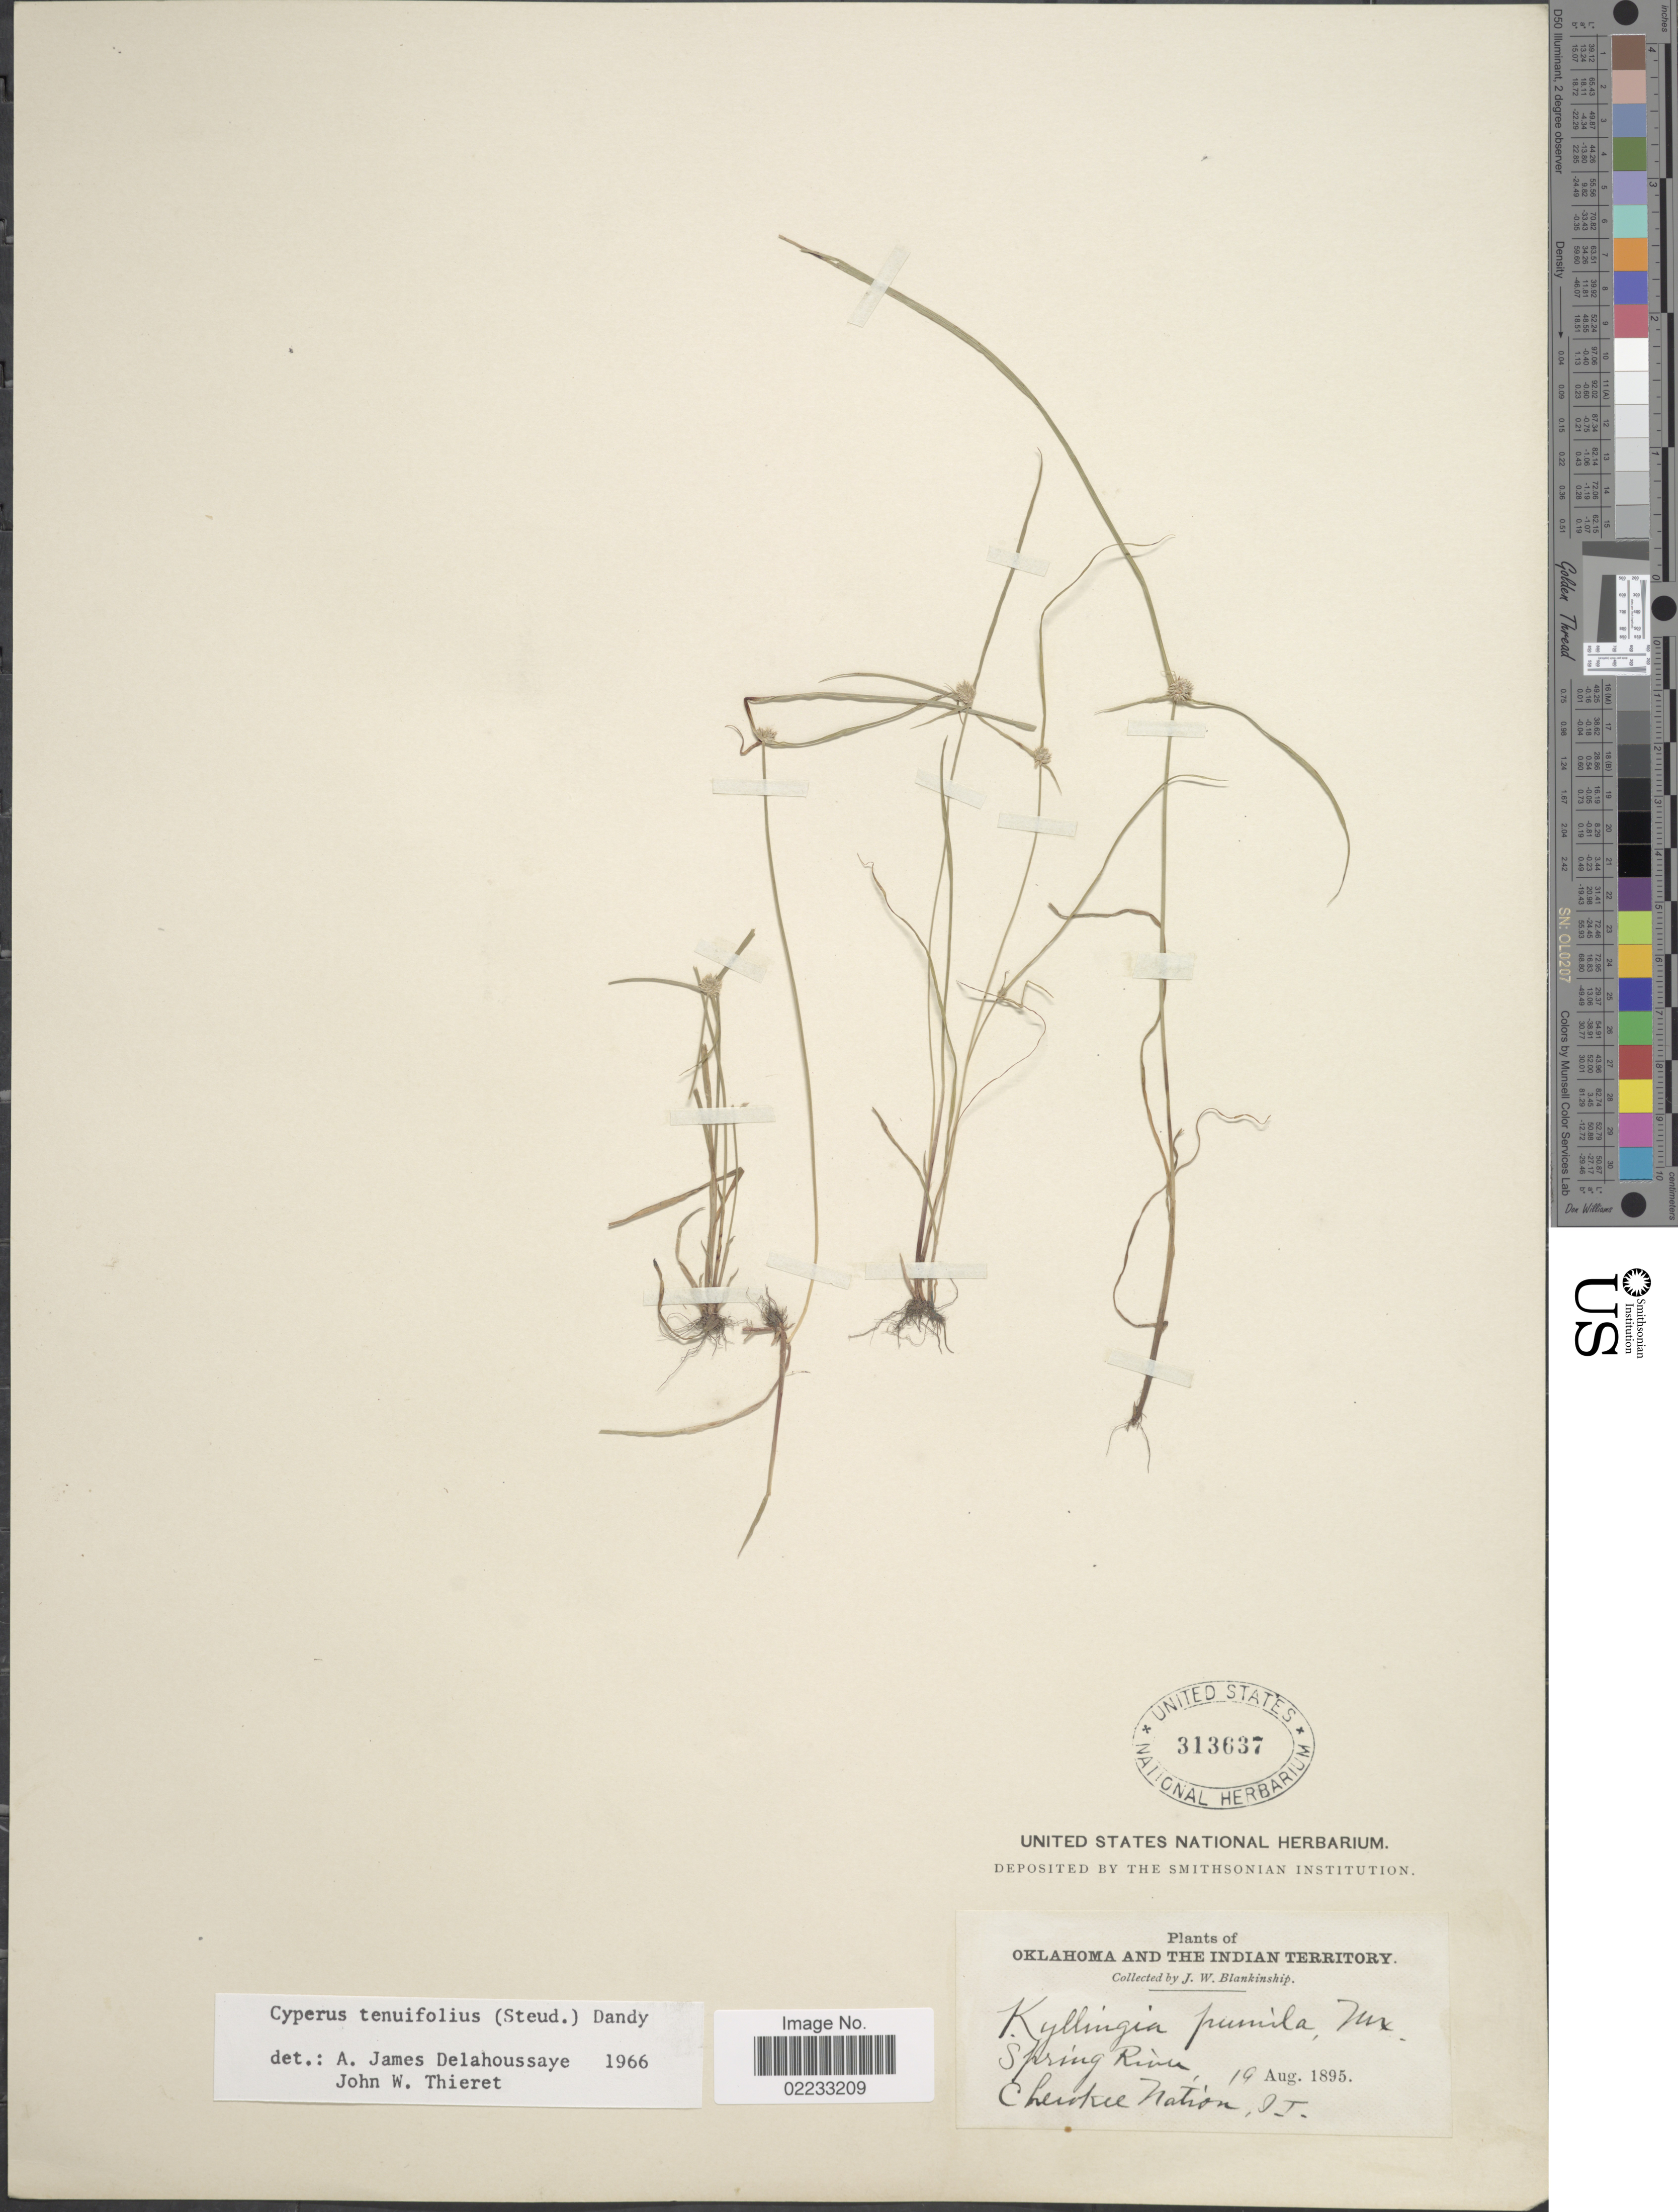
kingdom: Plantae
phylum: Tracheophyta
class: Liliopsida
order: Poales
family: Cyperaceae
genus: Cyperus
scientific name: Cyperus hortensis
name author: (Salzm. ex Steud.) Dorr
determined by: Strong, Mark T., (BOT), Smithsonian Institution - National Museum of Natural History (UNITED STATES)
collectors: J. W. Blankinship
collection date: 1895-08-19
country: United States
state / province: Oklahoma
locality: Oklahoma and the Indian Territory, Spring River, Cherokee Nation, IT.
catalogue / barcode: US 313637